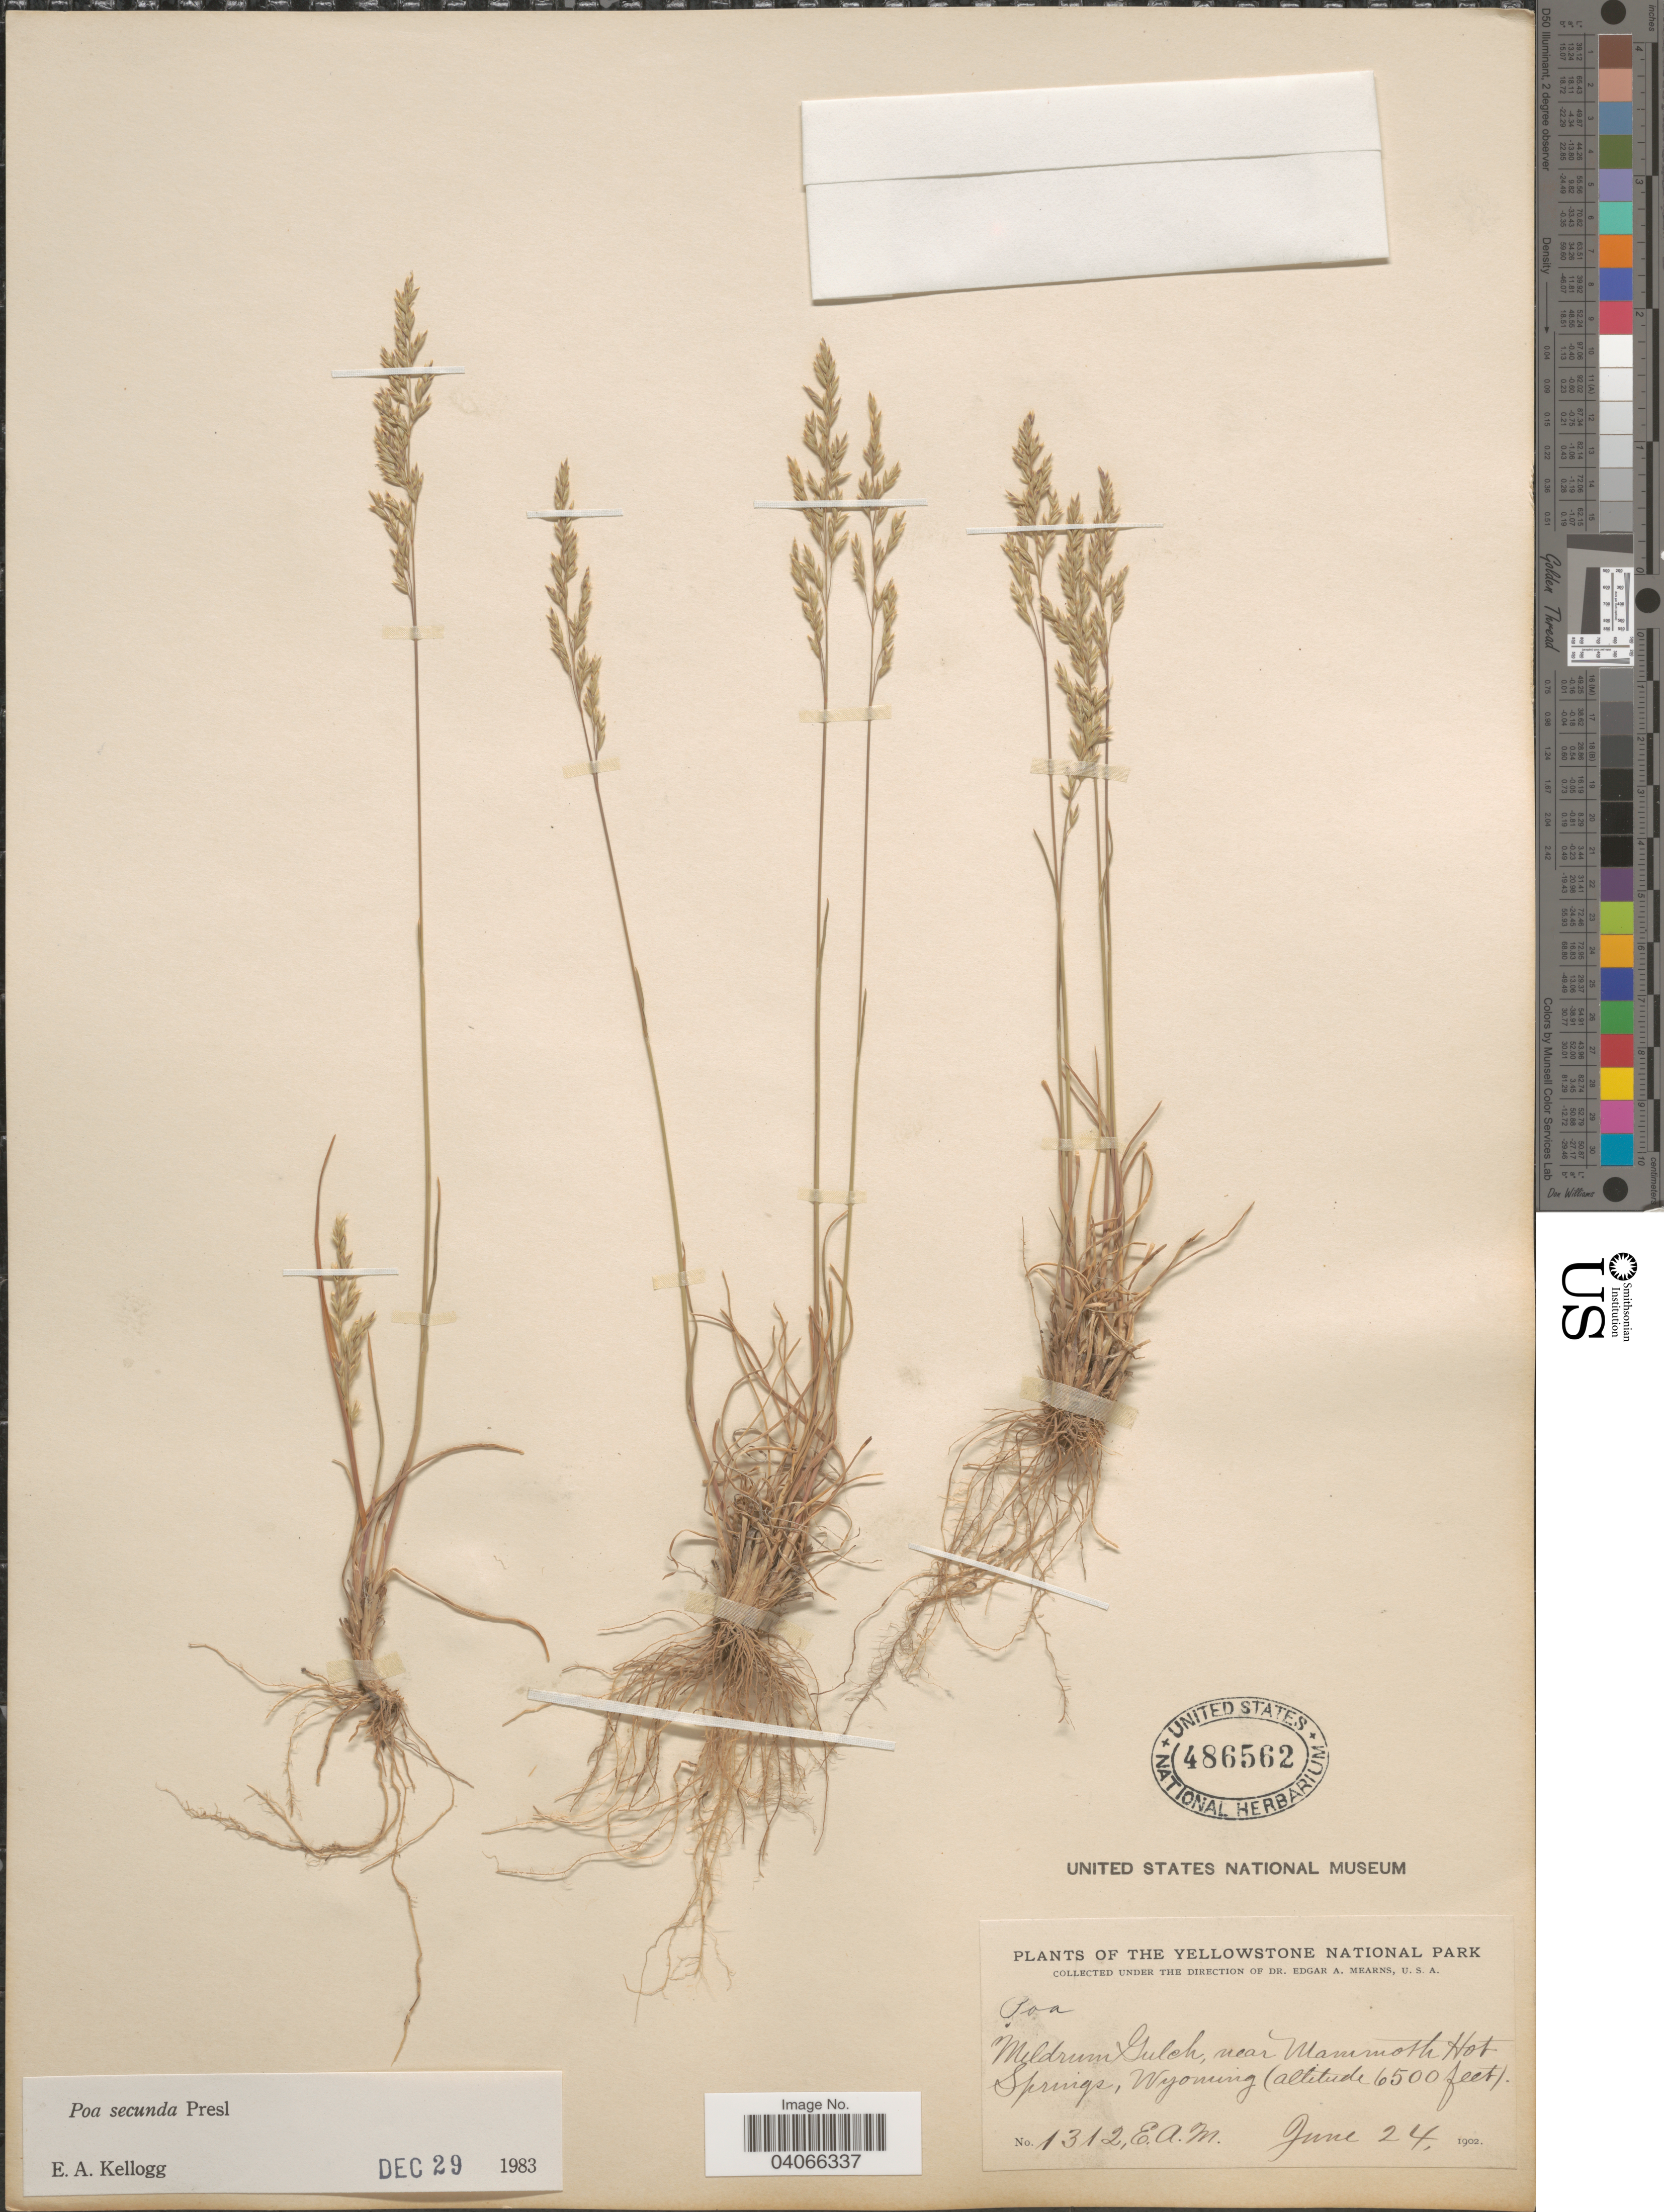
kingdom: Plantae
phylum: Tracheophyta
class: Liliopsida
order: Poales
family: Poaceae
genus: Poa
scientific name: Poa secunda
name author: J. Presl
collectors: E. A. Mearns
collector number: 1312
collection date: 1902-06-24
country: United States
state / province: Wyoming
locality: Yellowstone National Park. Meldrum Gulch, near Mammoth Hot Springs.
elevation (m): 1981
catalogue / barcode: US 486562